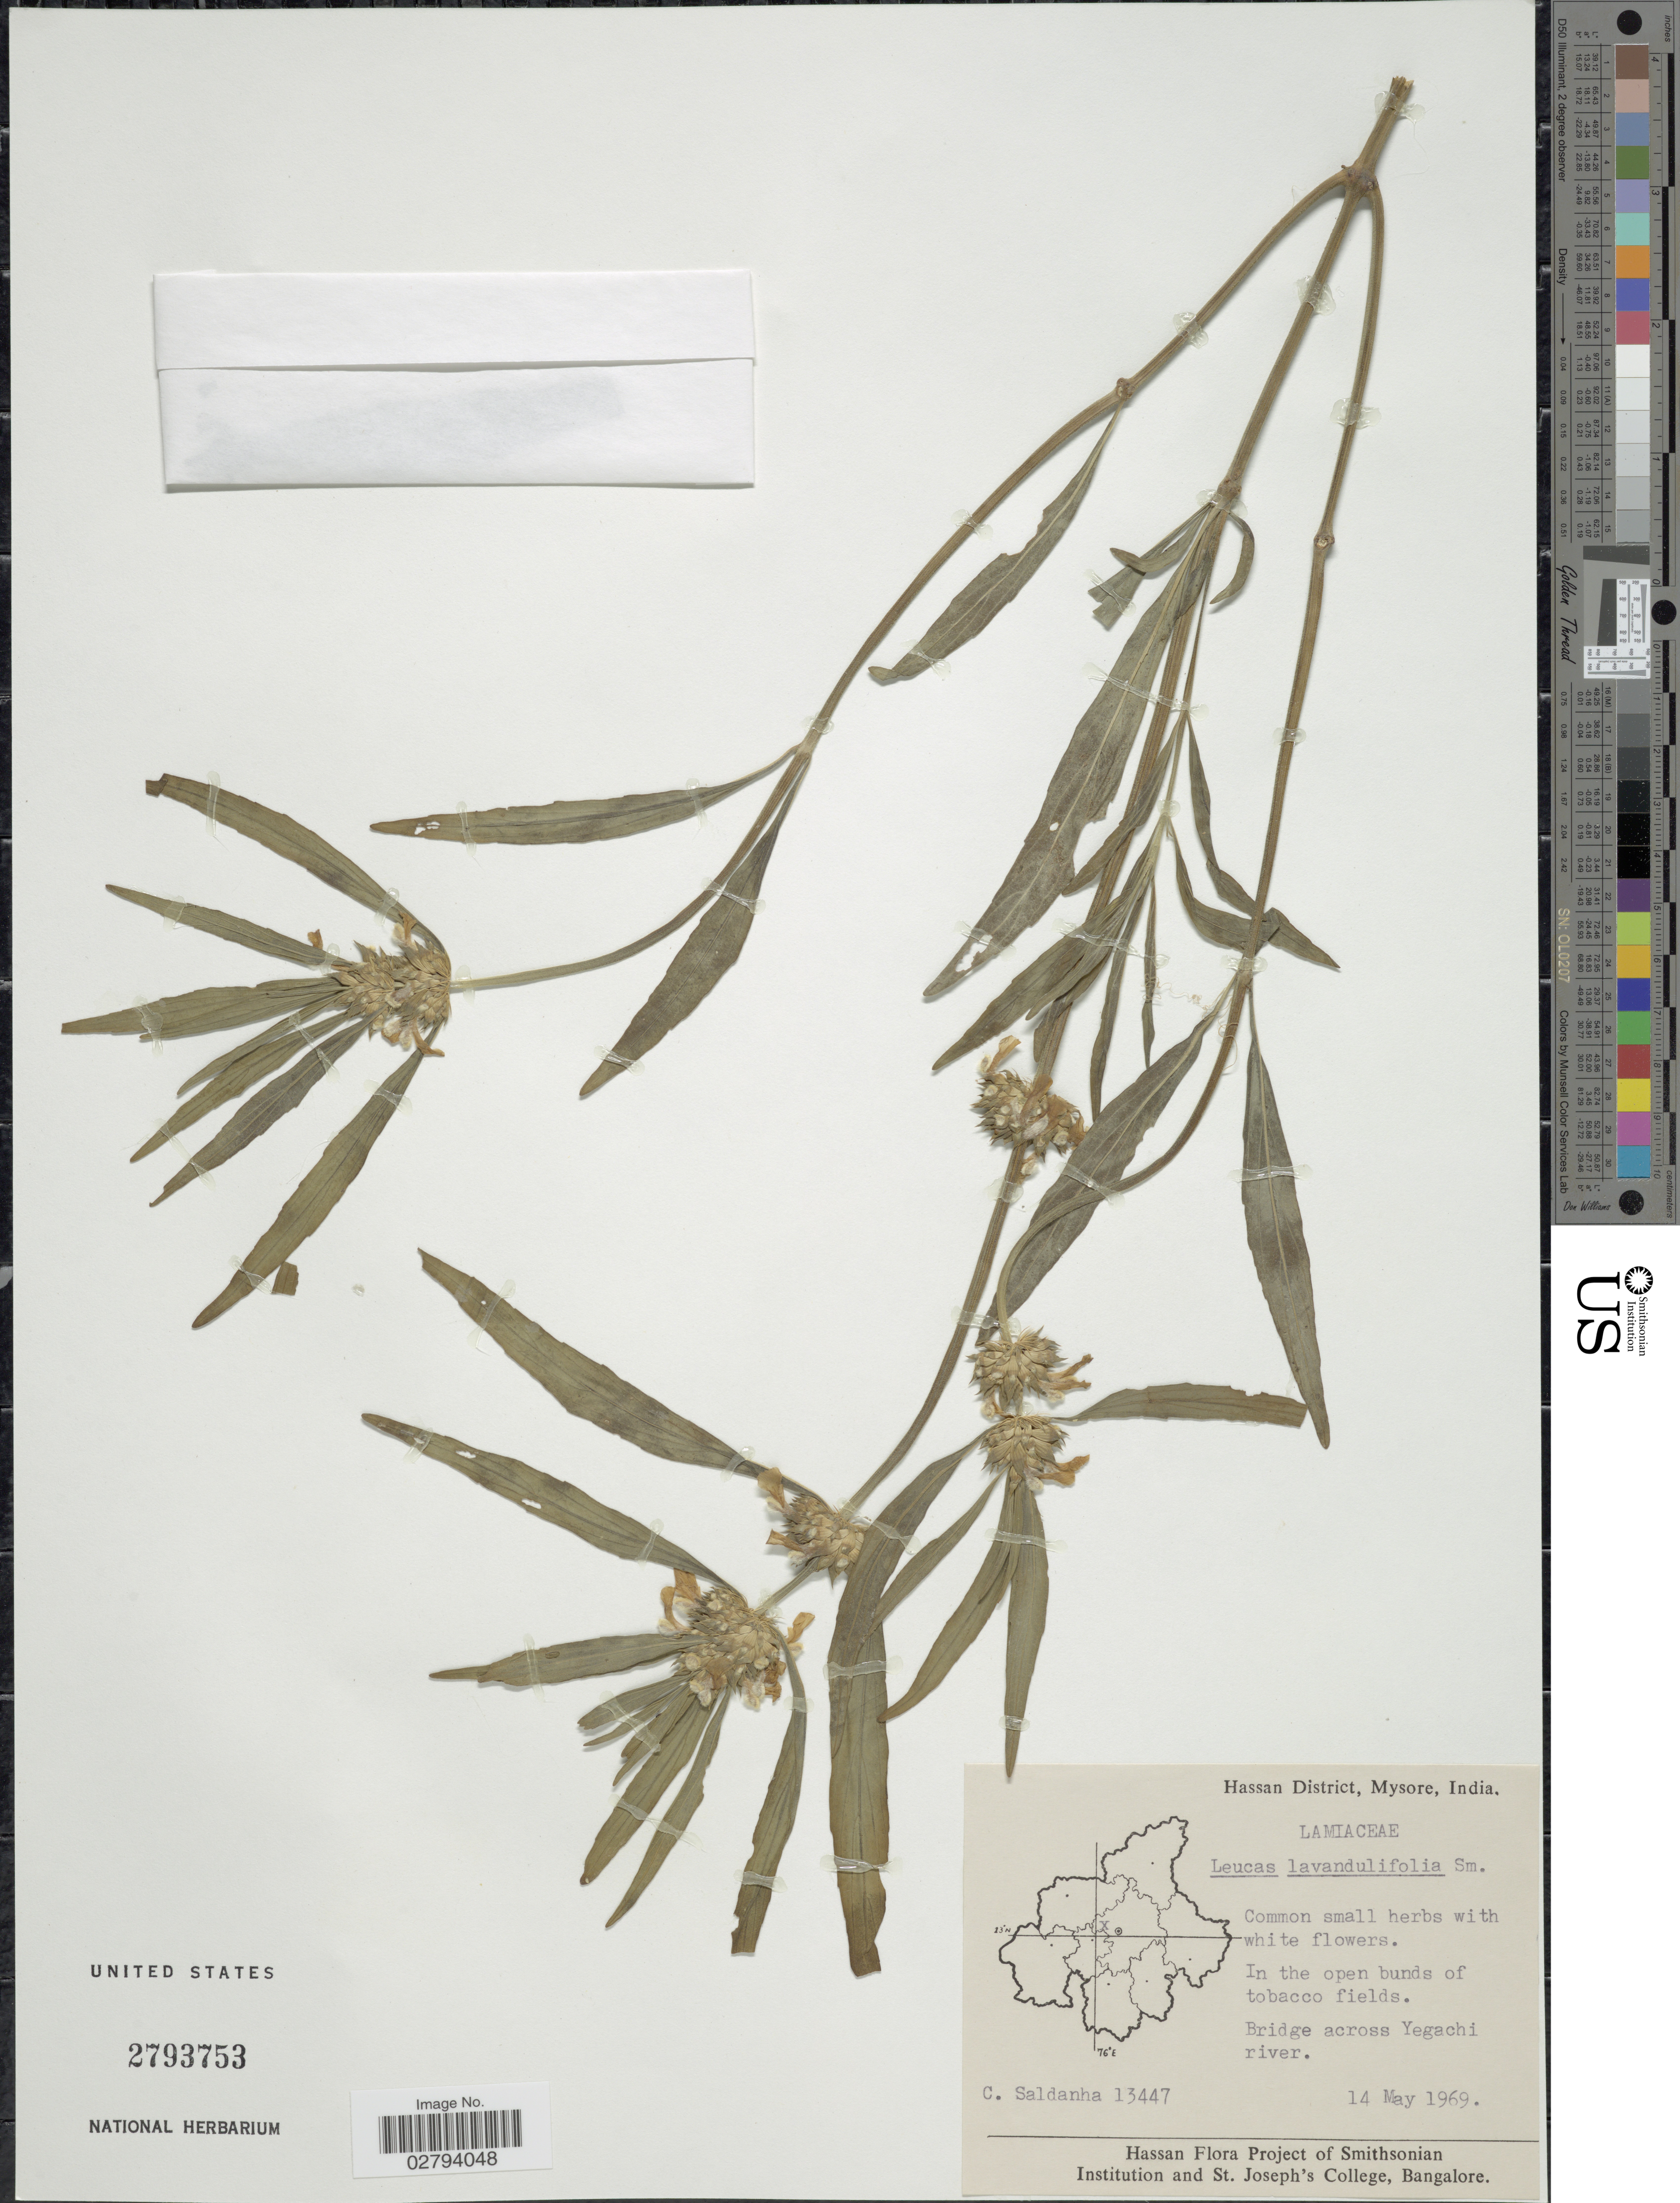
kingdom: Plantae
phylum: Tracheophyta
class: Magnoliopsida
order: Lamiales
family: Lamiaceae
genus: Leucas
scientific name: Leucas linifolia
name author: (A. Roth) Spreng.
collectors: C. Saldanha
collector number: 13447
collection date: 1969-05-14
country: India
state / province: Karnataka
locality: Hassan District, Mysore, India, In the open bunds tobacco fields, Bridge across Yegachi river.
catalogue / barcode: US 2793753